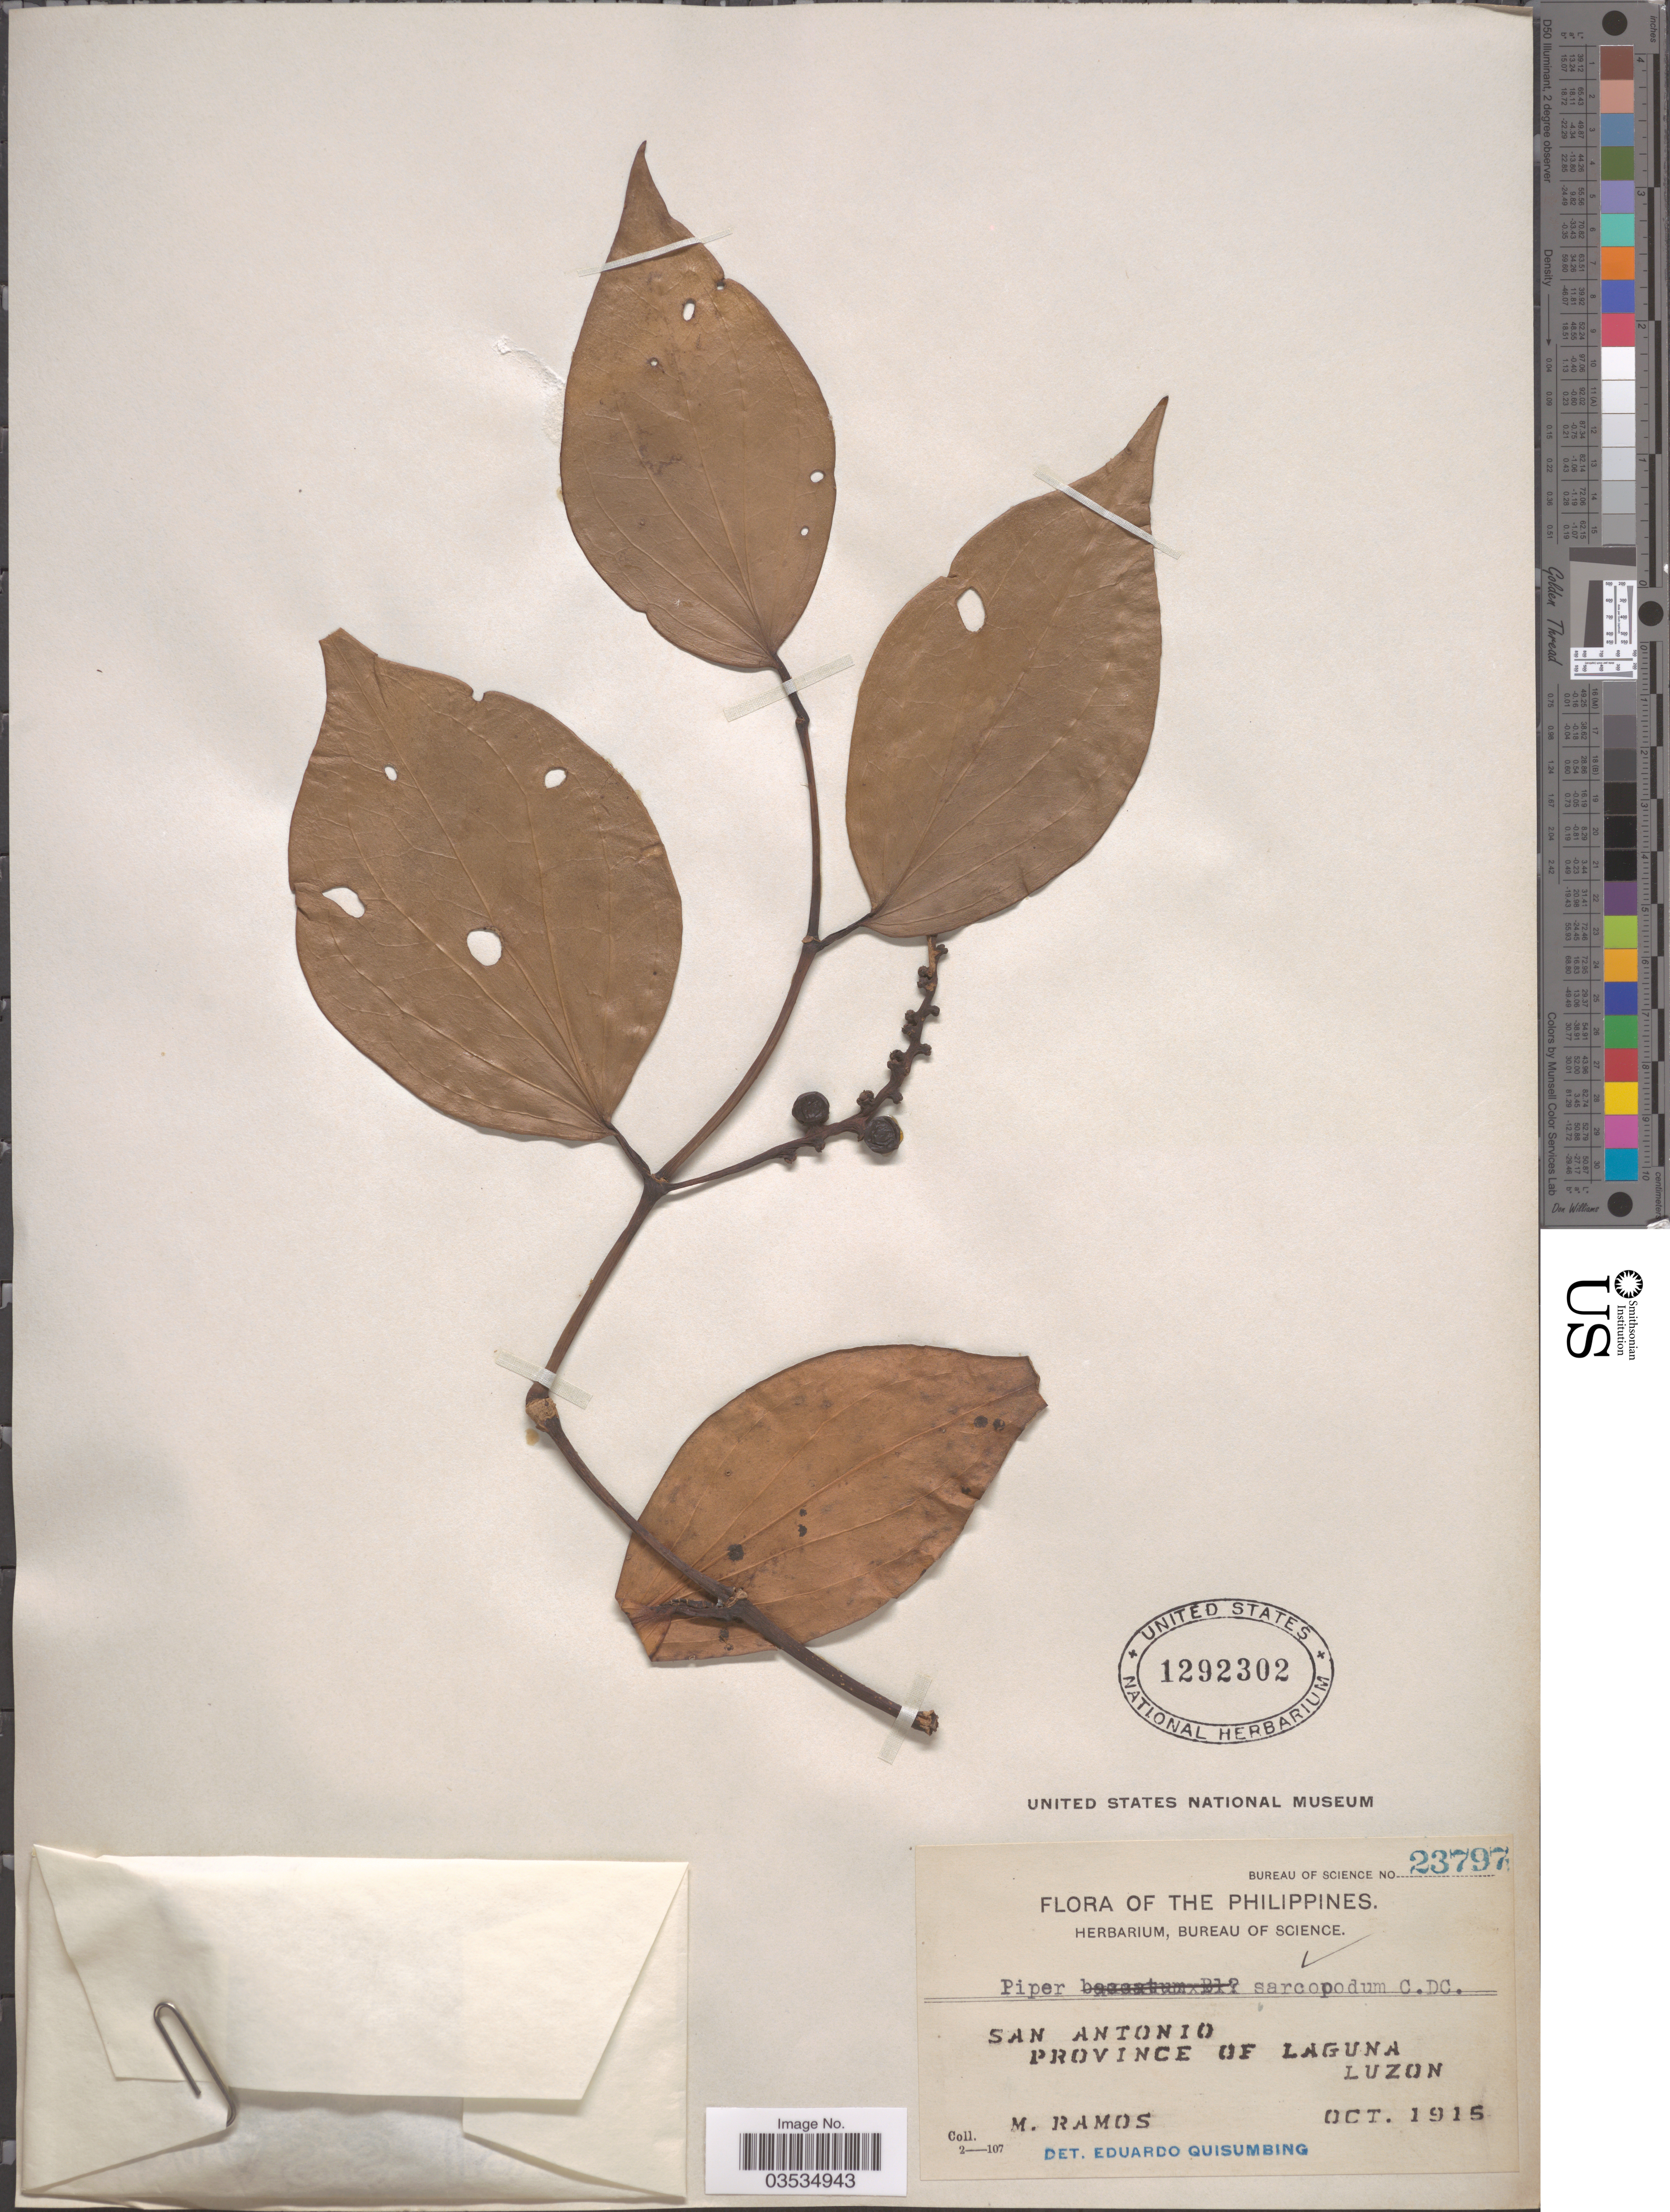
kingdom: Plantae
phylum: Tracheophyta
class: Magnoliopsida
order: Piperales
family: Piperaceae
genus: Piper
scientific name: Piper sarcopodum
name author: C. DC.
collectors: M. Ramos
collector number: Bureau of Science 23797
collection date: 1915-10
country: Philippines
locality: San Antonio. Province of Laguna. Luzon.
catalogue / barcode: US 1292302